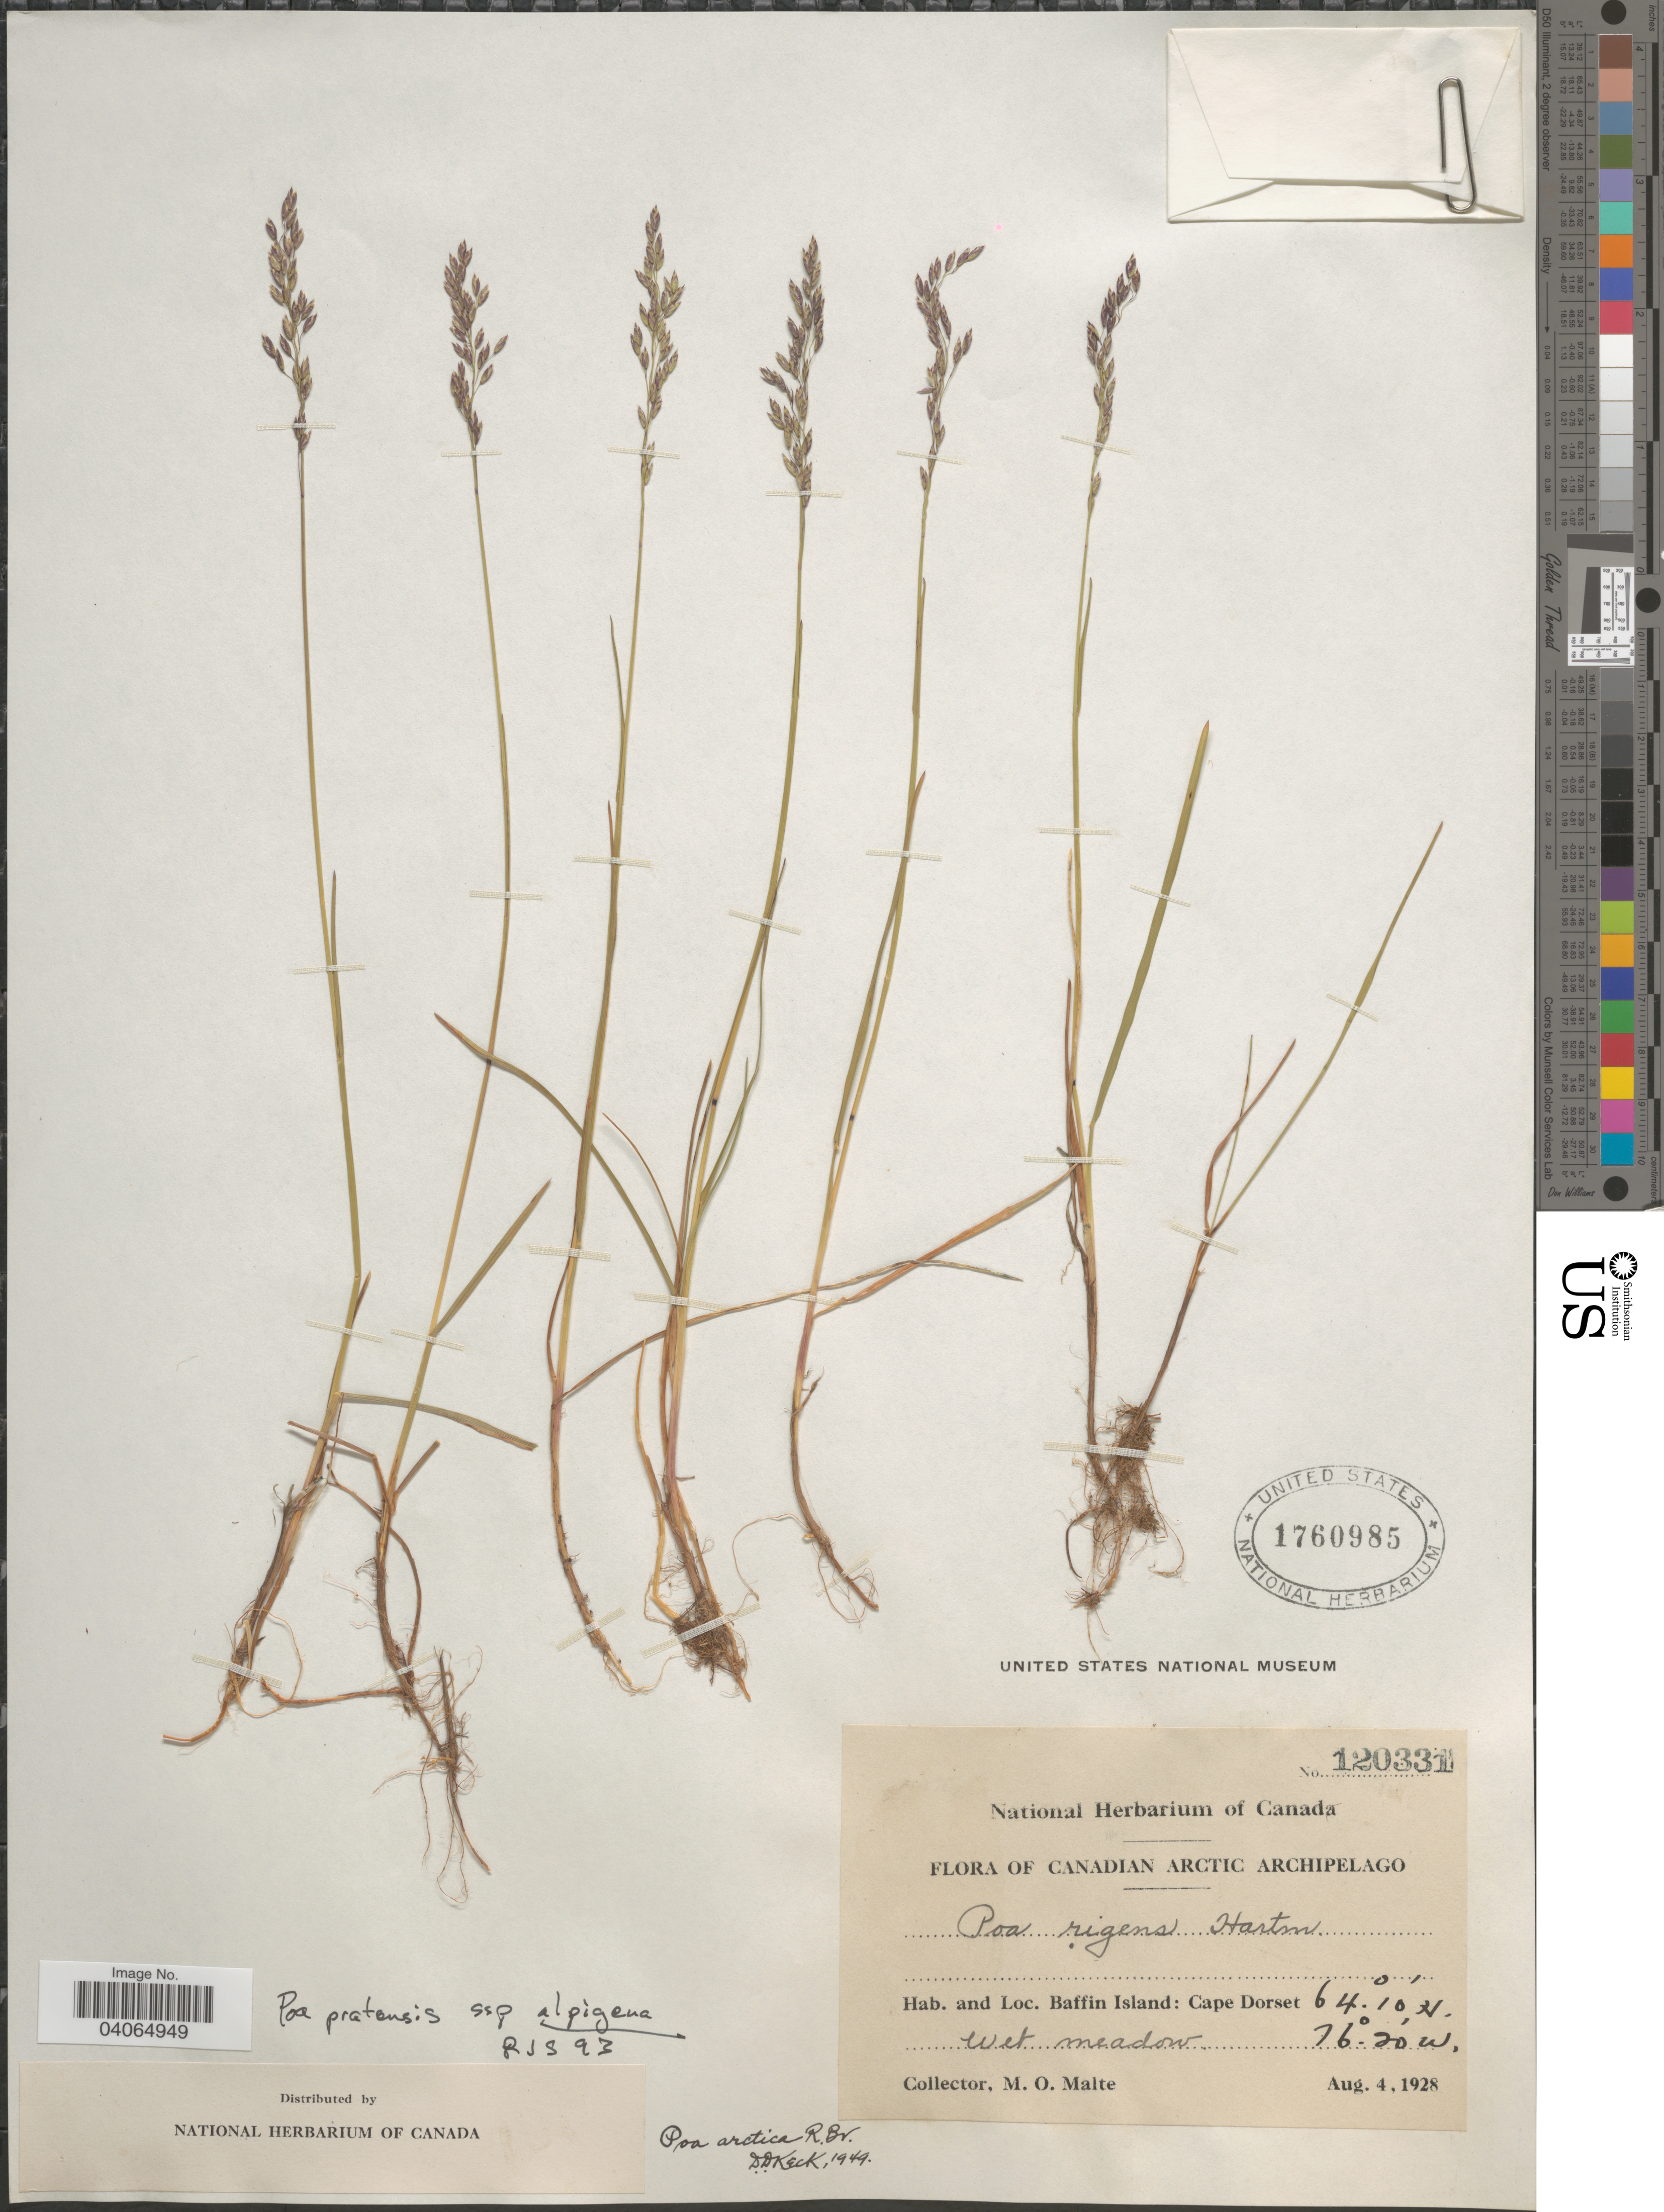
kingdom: Plantae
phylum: Tracheophyta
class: Liliopsida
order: Poales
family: Poaceae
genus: Poa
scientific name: Poa pratensis subsp. alpigena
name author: (Lindm.) Hiitonen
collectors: M. O. Malte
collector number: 120331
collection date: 1928-08-04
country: Canada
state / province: Nunavut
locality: Canadian Arctic Archipelago. Baffin Island: Cape Dorset.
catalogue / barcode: US 1760985